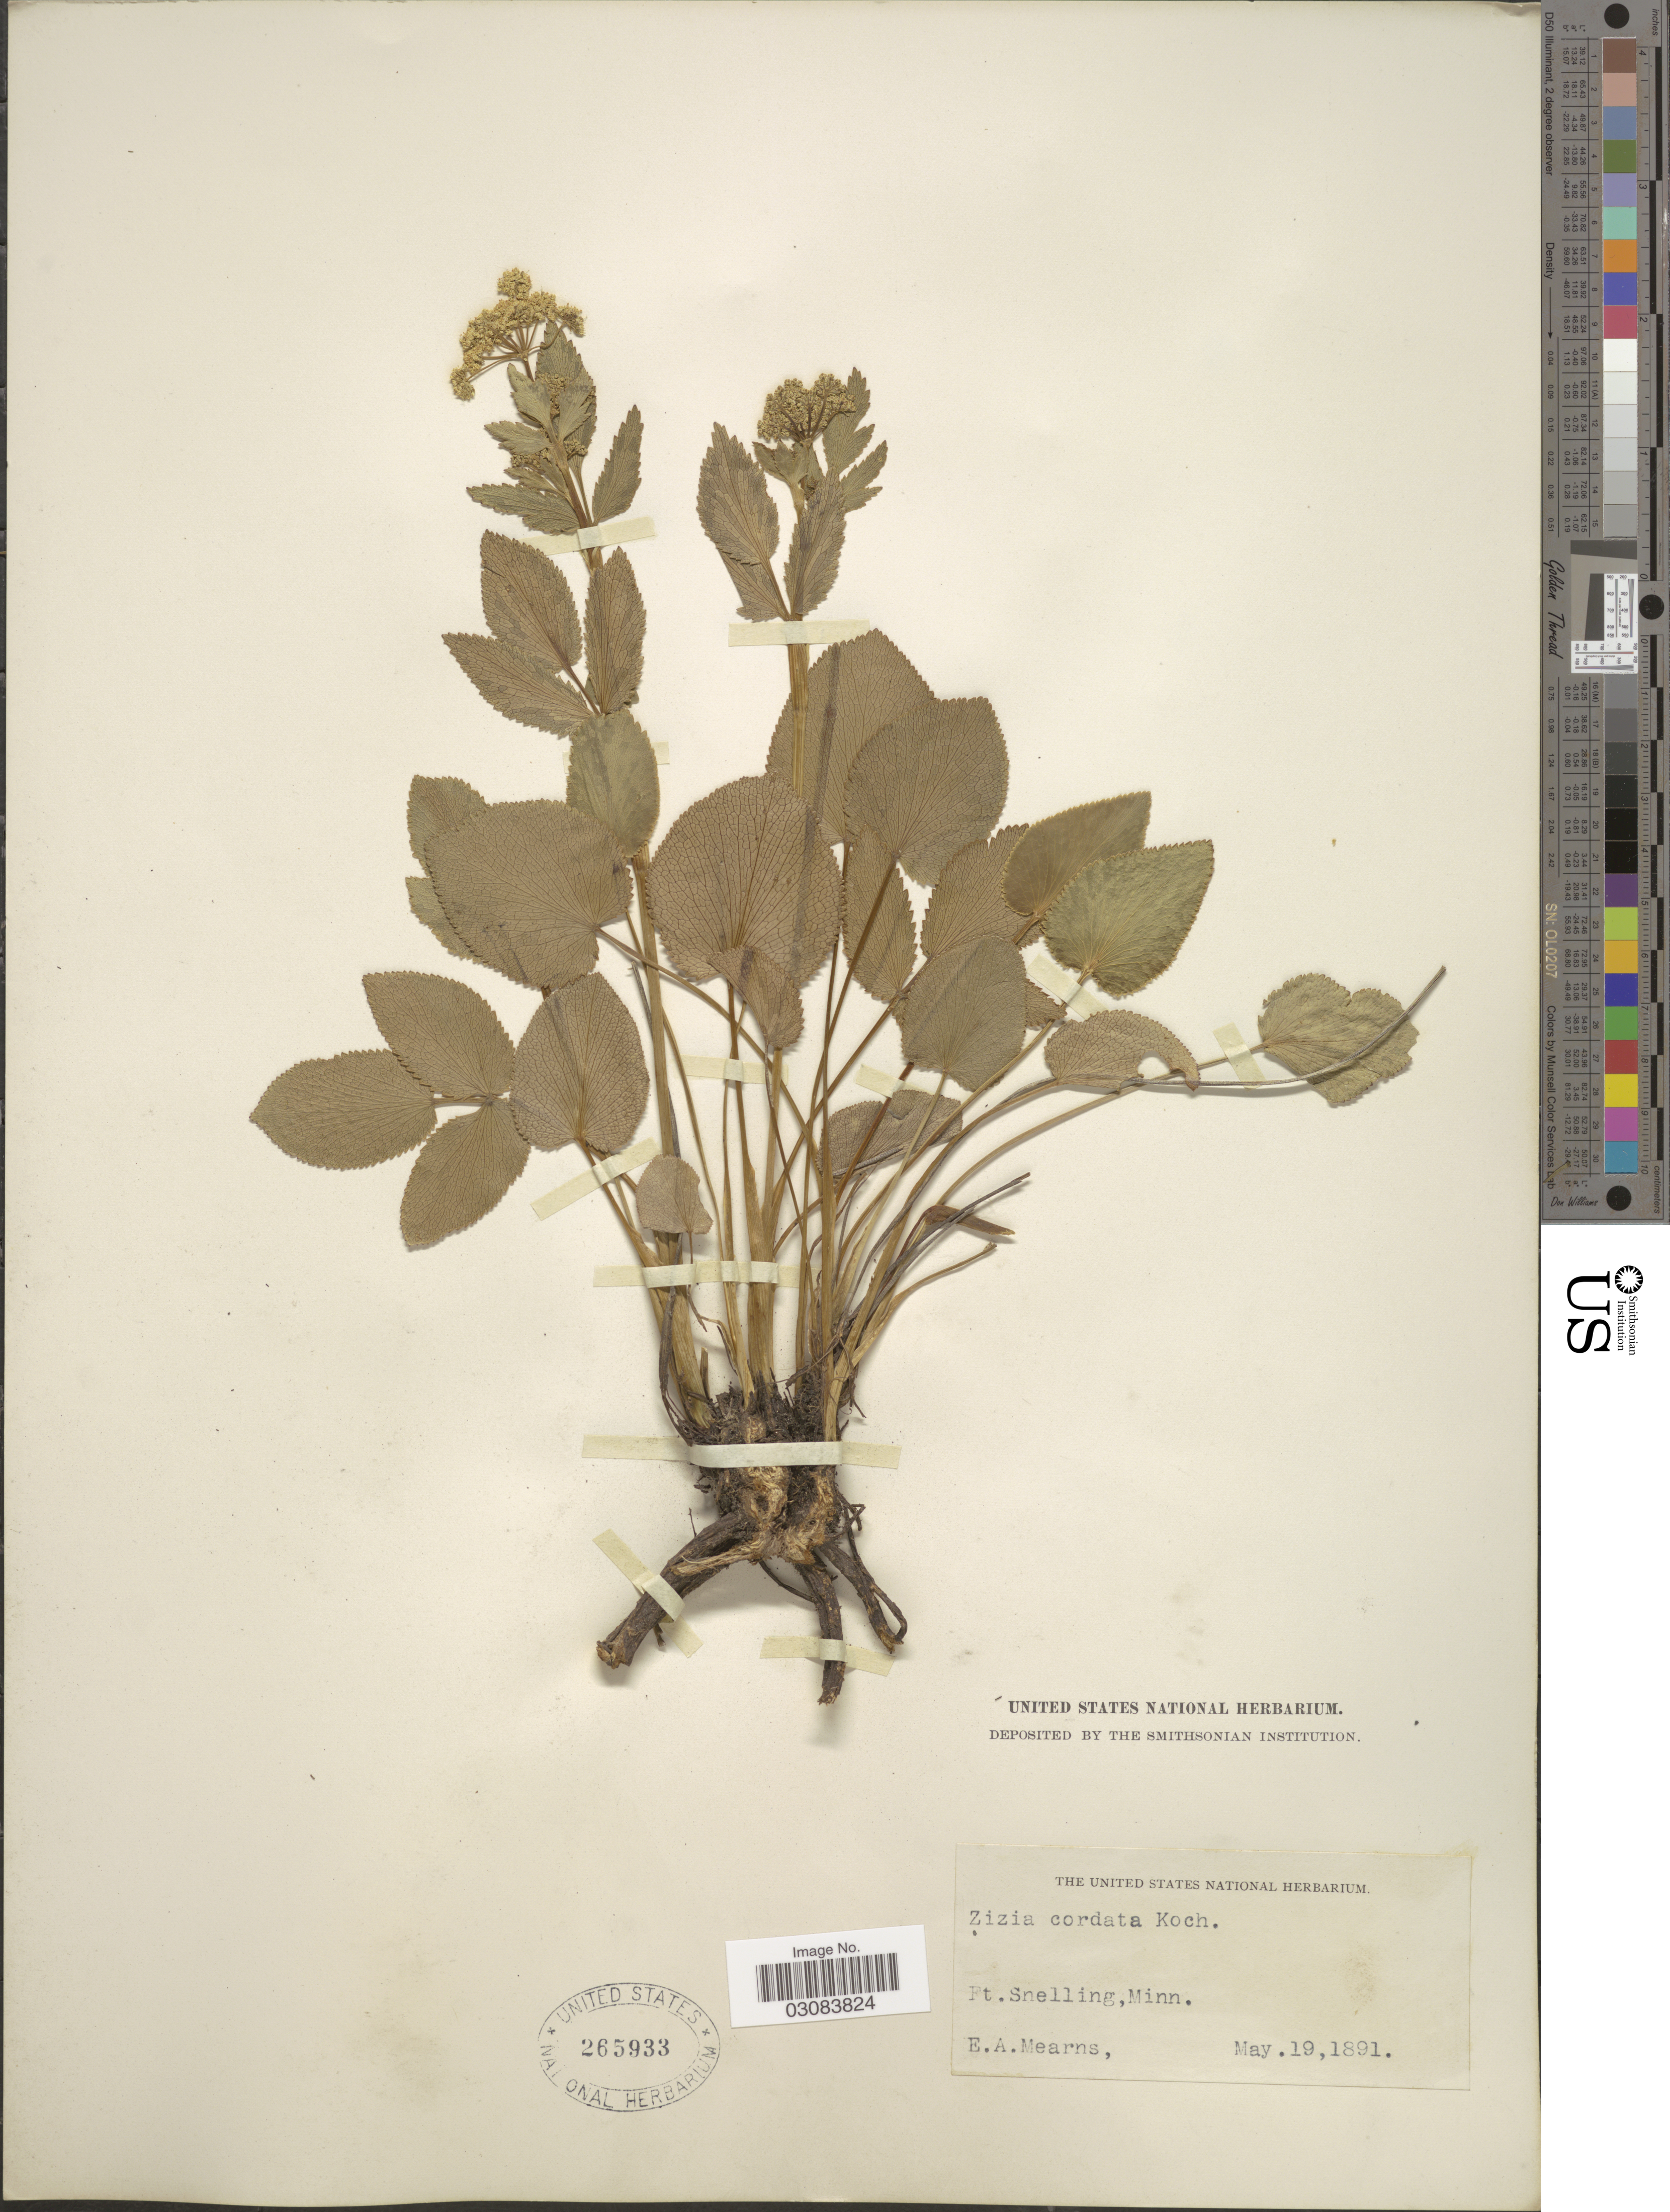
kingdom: Plantae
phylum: Tracheophyta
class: Magnoliopsida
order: Apiales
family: Apiaceae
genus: Zizia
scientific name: Zizia aptera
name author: (A. Gray) Fernald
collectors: E. A. Mearns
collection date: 1896-05-19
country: United States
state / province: Minnesota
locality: Ft. Snelling.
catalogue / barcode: US 265933